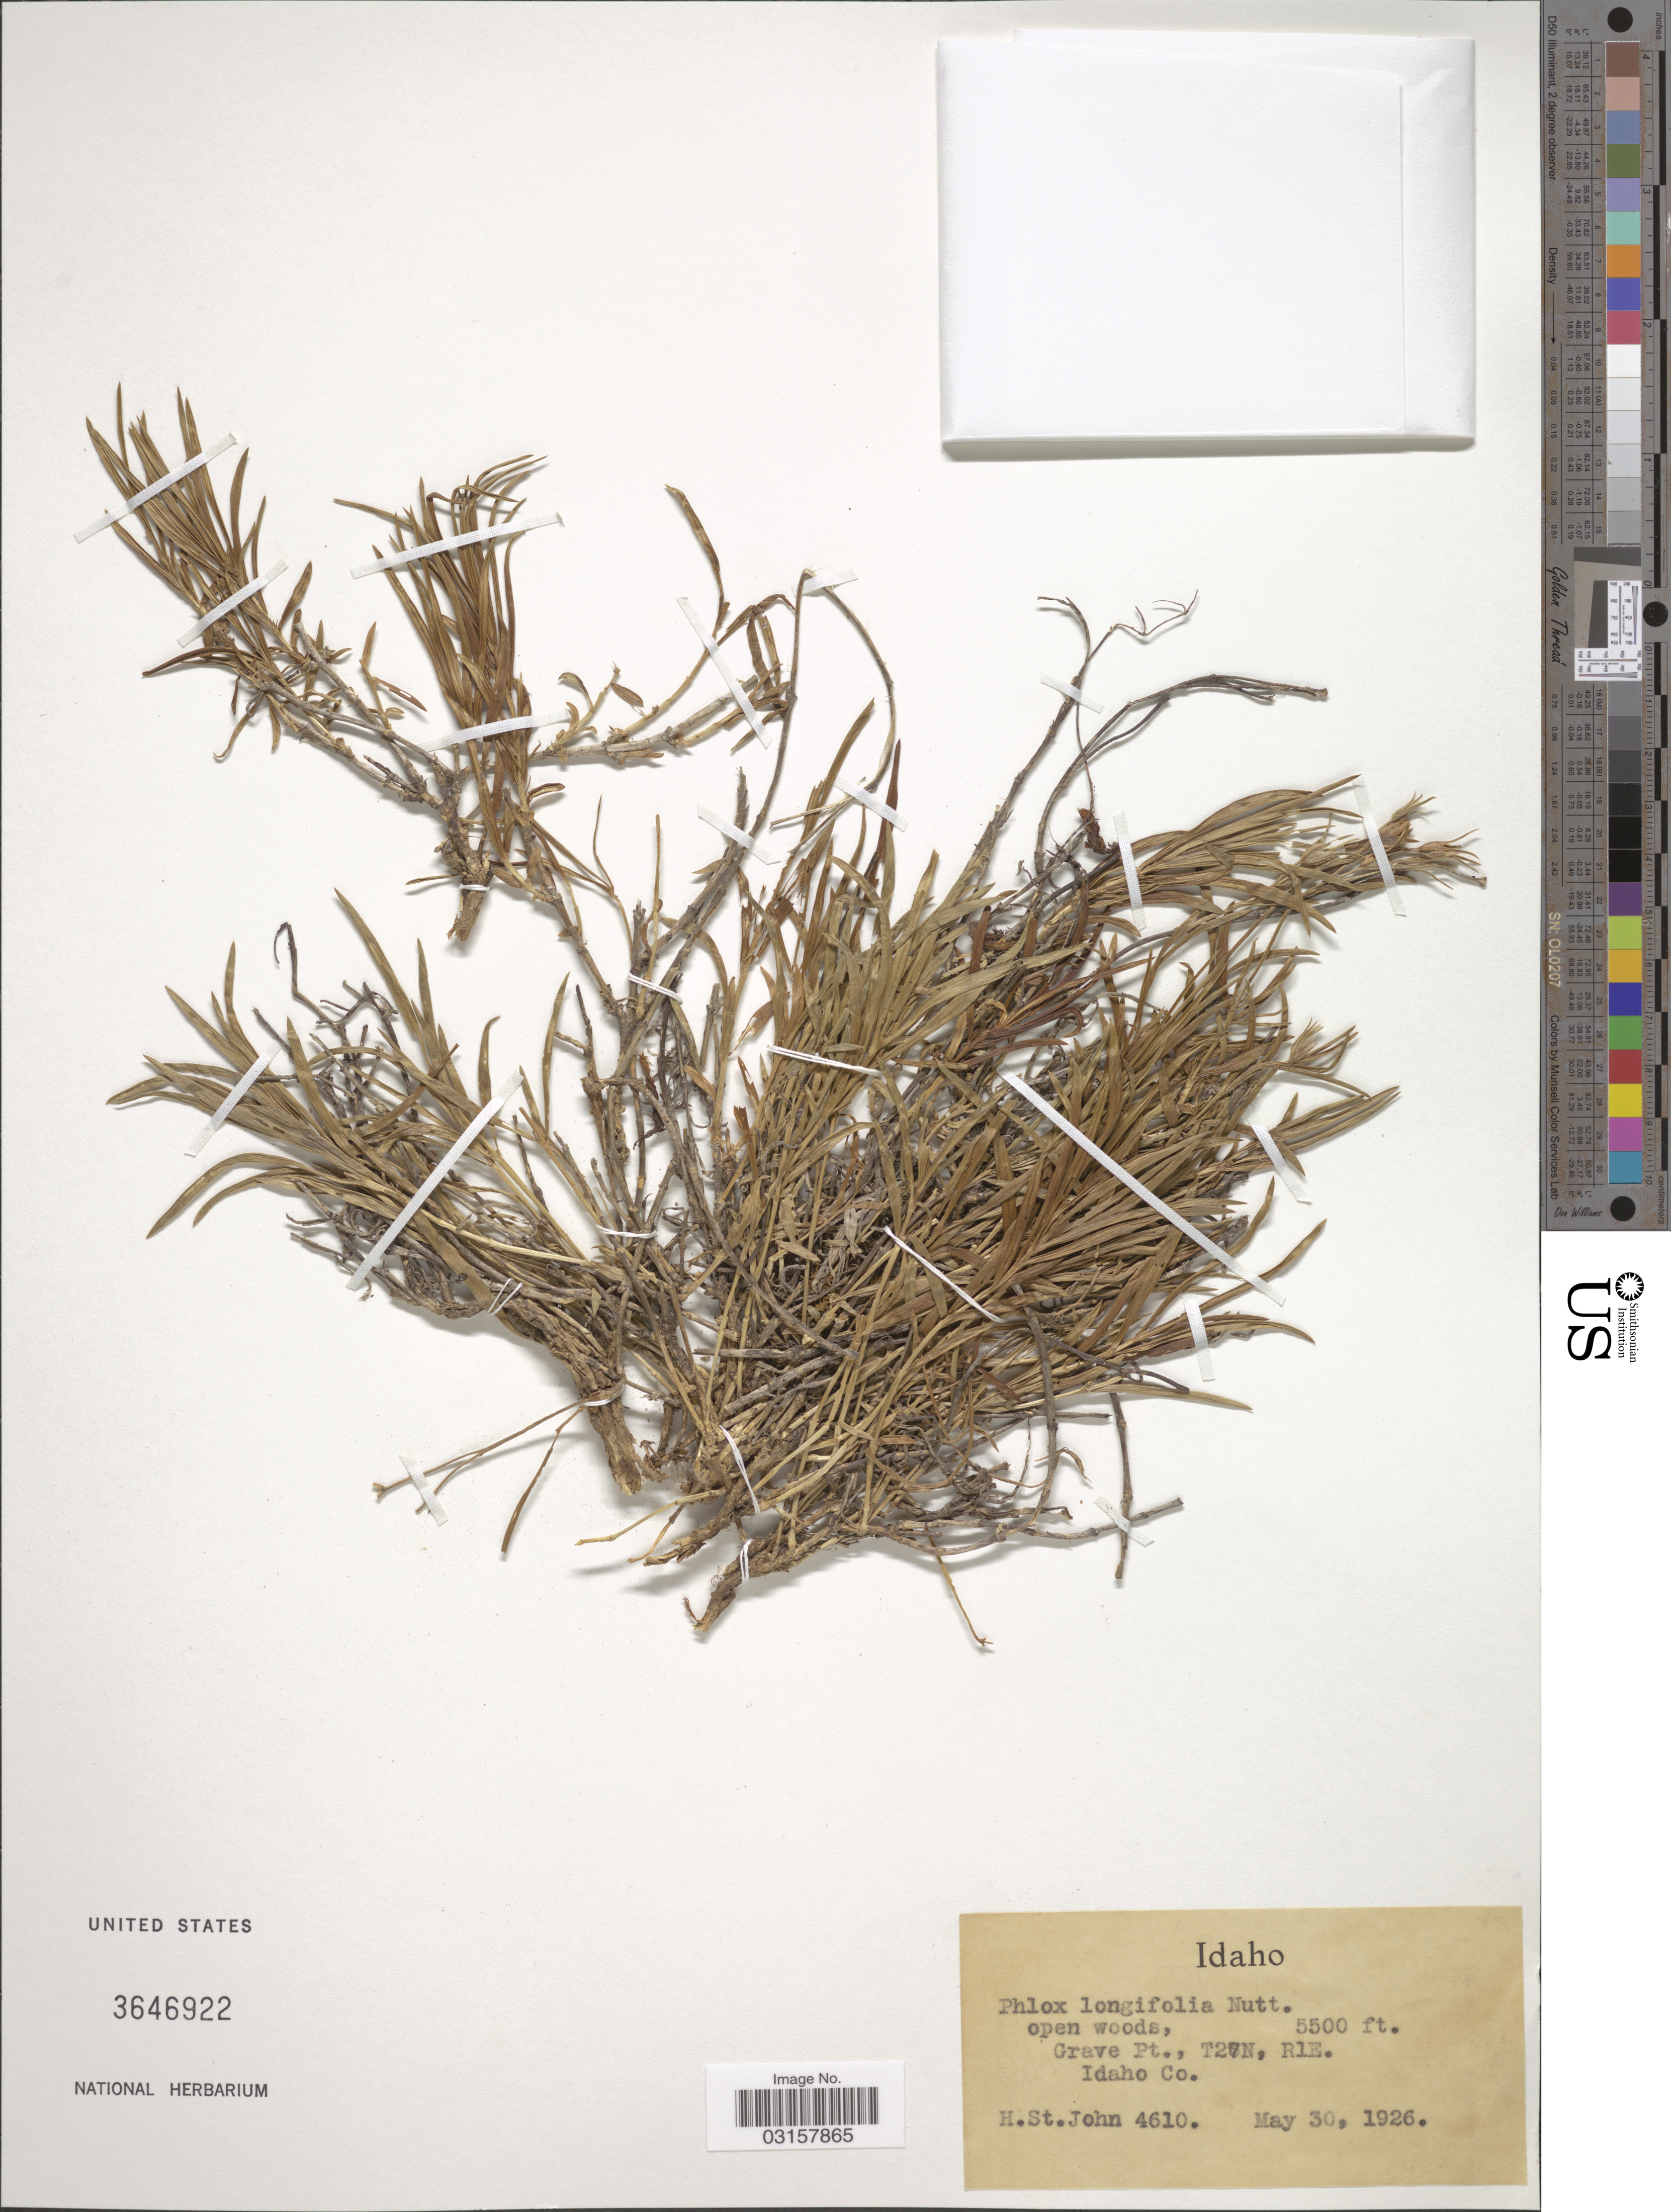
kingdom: Plantae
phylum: Tracheophyta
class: Magnoliopsida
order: Ericales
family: Polemoniaceae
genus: Phlox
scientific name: Phlox longifolia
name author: Nutt.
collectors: H. St. John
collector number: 4610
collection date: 1926-05-30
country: United States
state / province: Idaho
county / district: Idaho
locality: Grave Pt., T27N, R1E.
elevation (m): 1676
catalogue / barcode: US 3646922